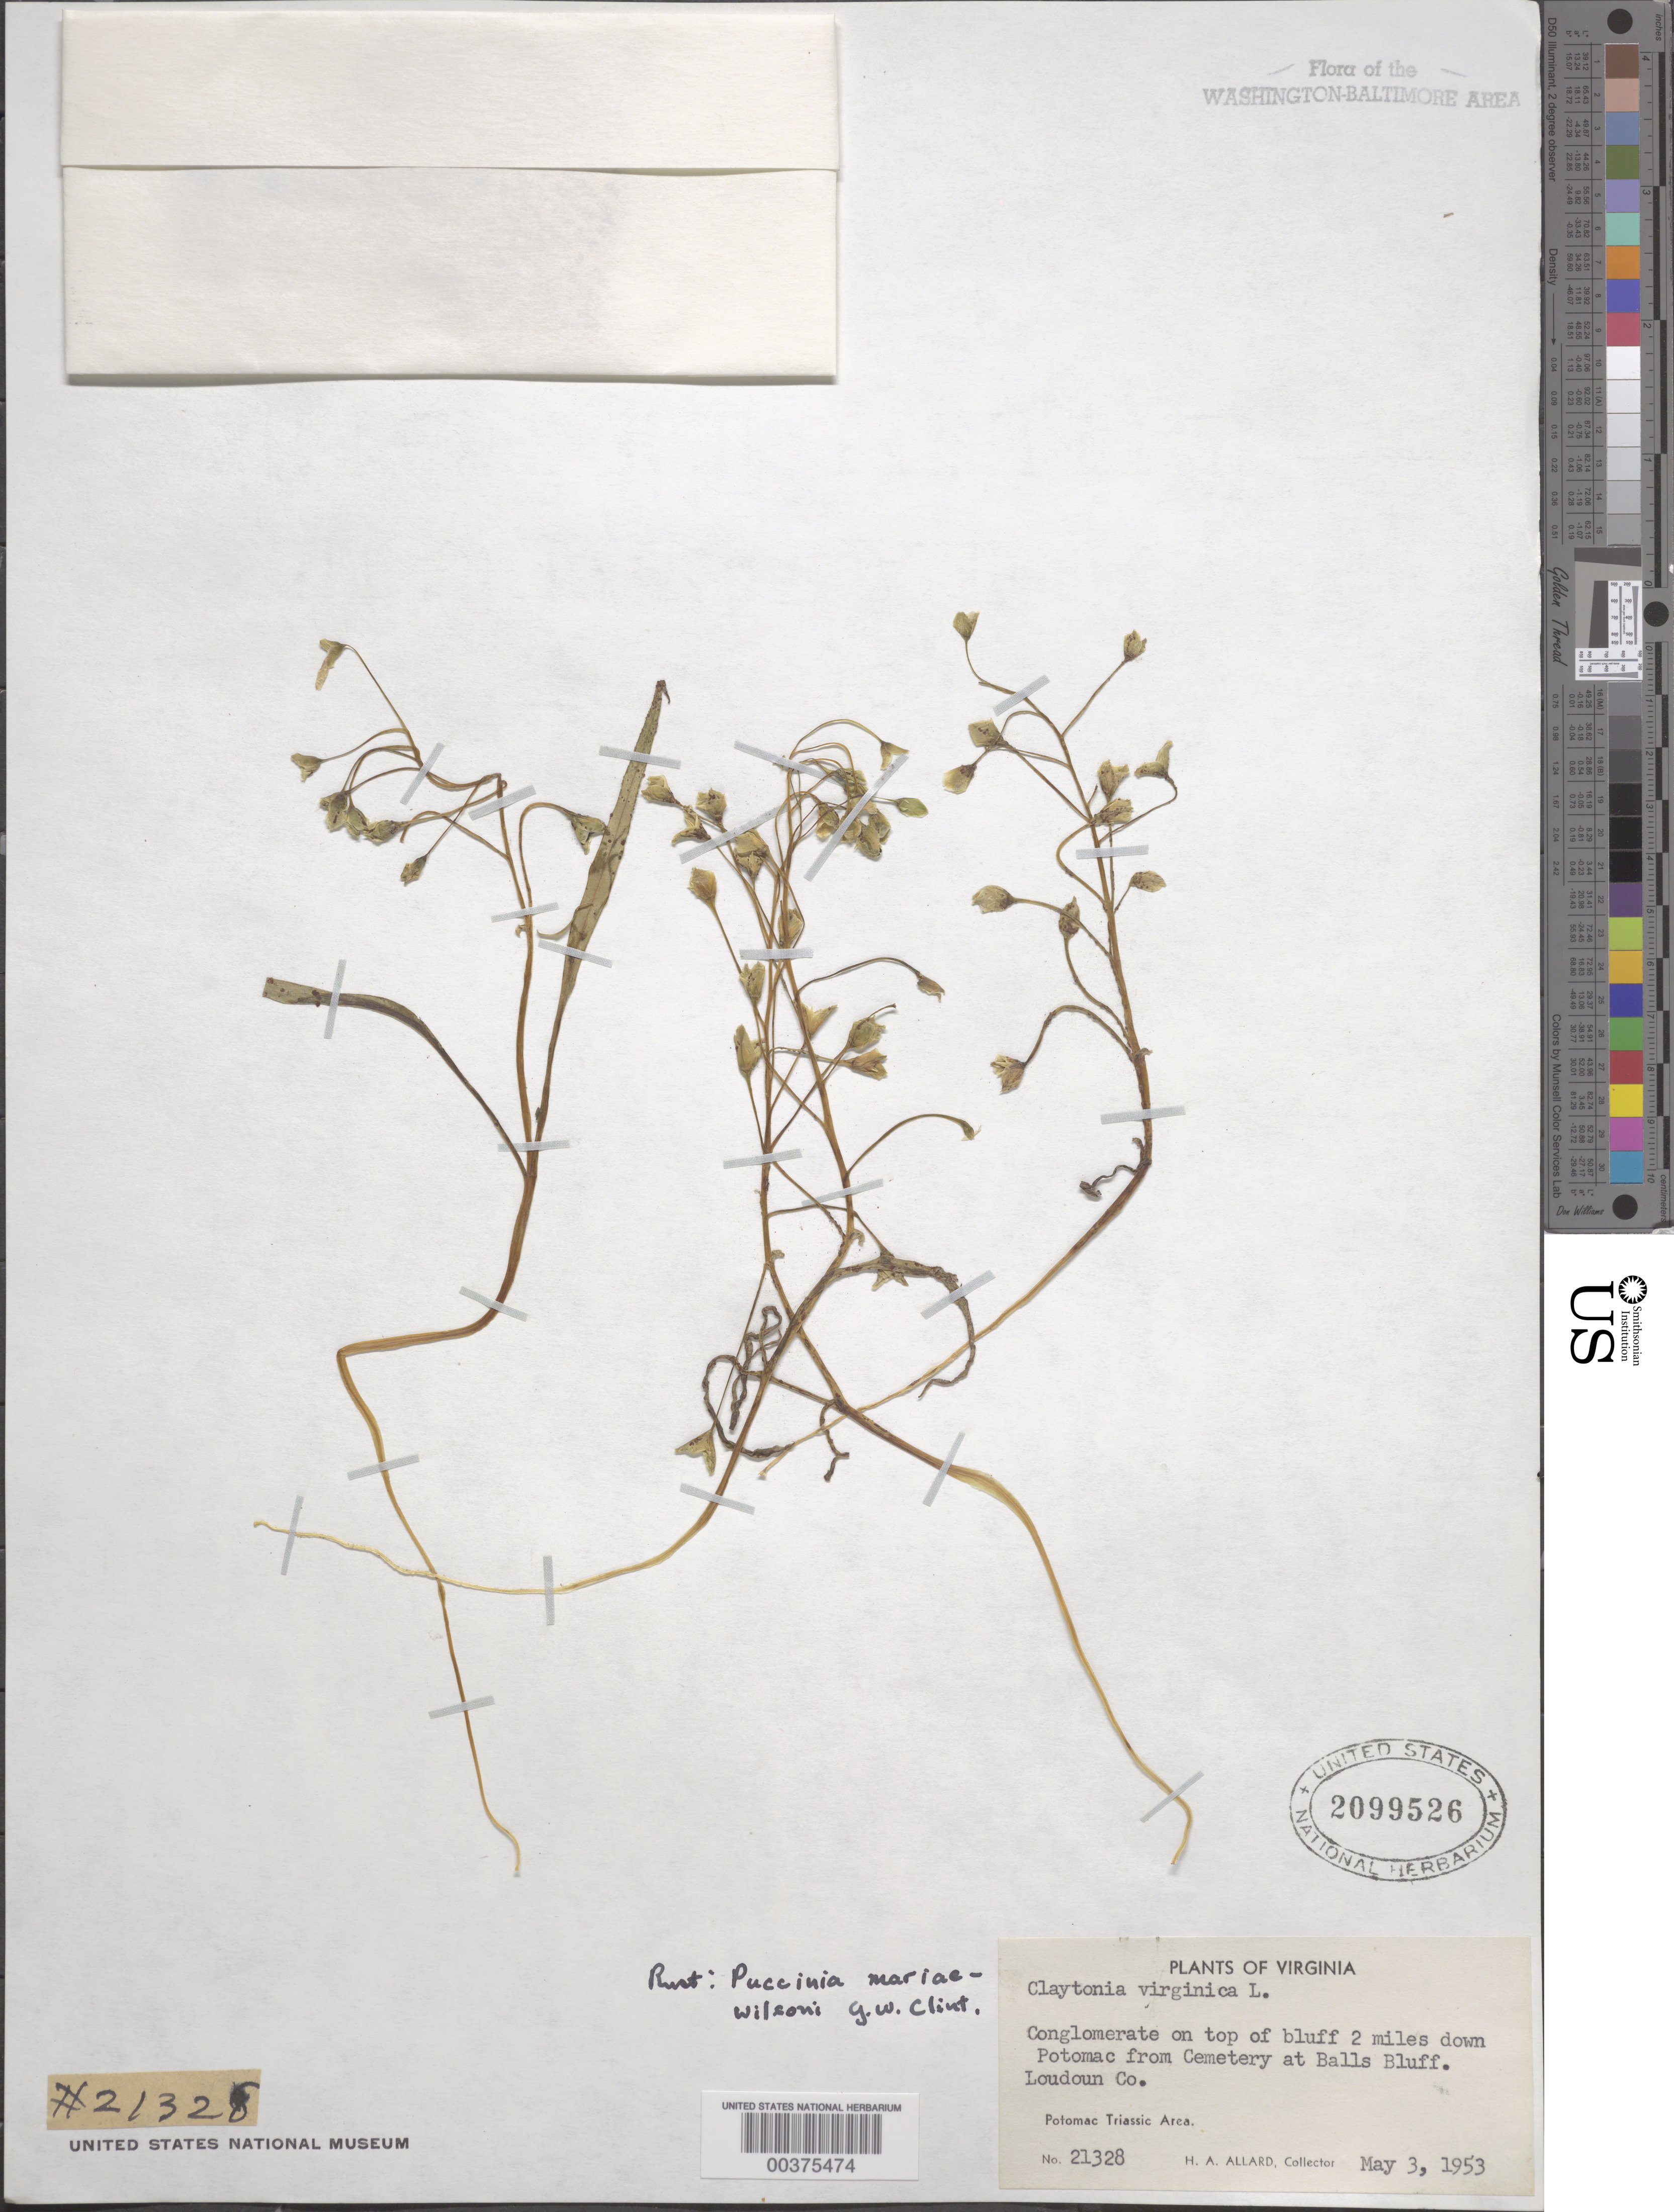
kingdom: Plantae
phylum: Tracheophyta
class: Magnoliopsida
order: Caryophyllales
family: Montiaceae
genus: Claytonia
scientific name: Claytonia virginica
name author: L.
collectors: H. A. Allard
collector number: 21328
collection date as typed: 03 May 1953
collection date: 1953-05-03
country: United States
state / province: Virginia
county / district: Loudoun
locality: Downstream on Potomac River from Balls Bluff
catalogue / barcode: US 2099526